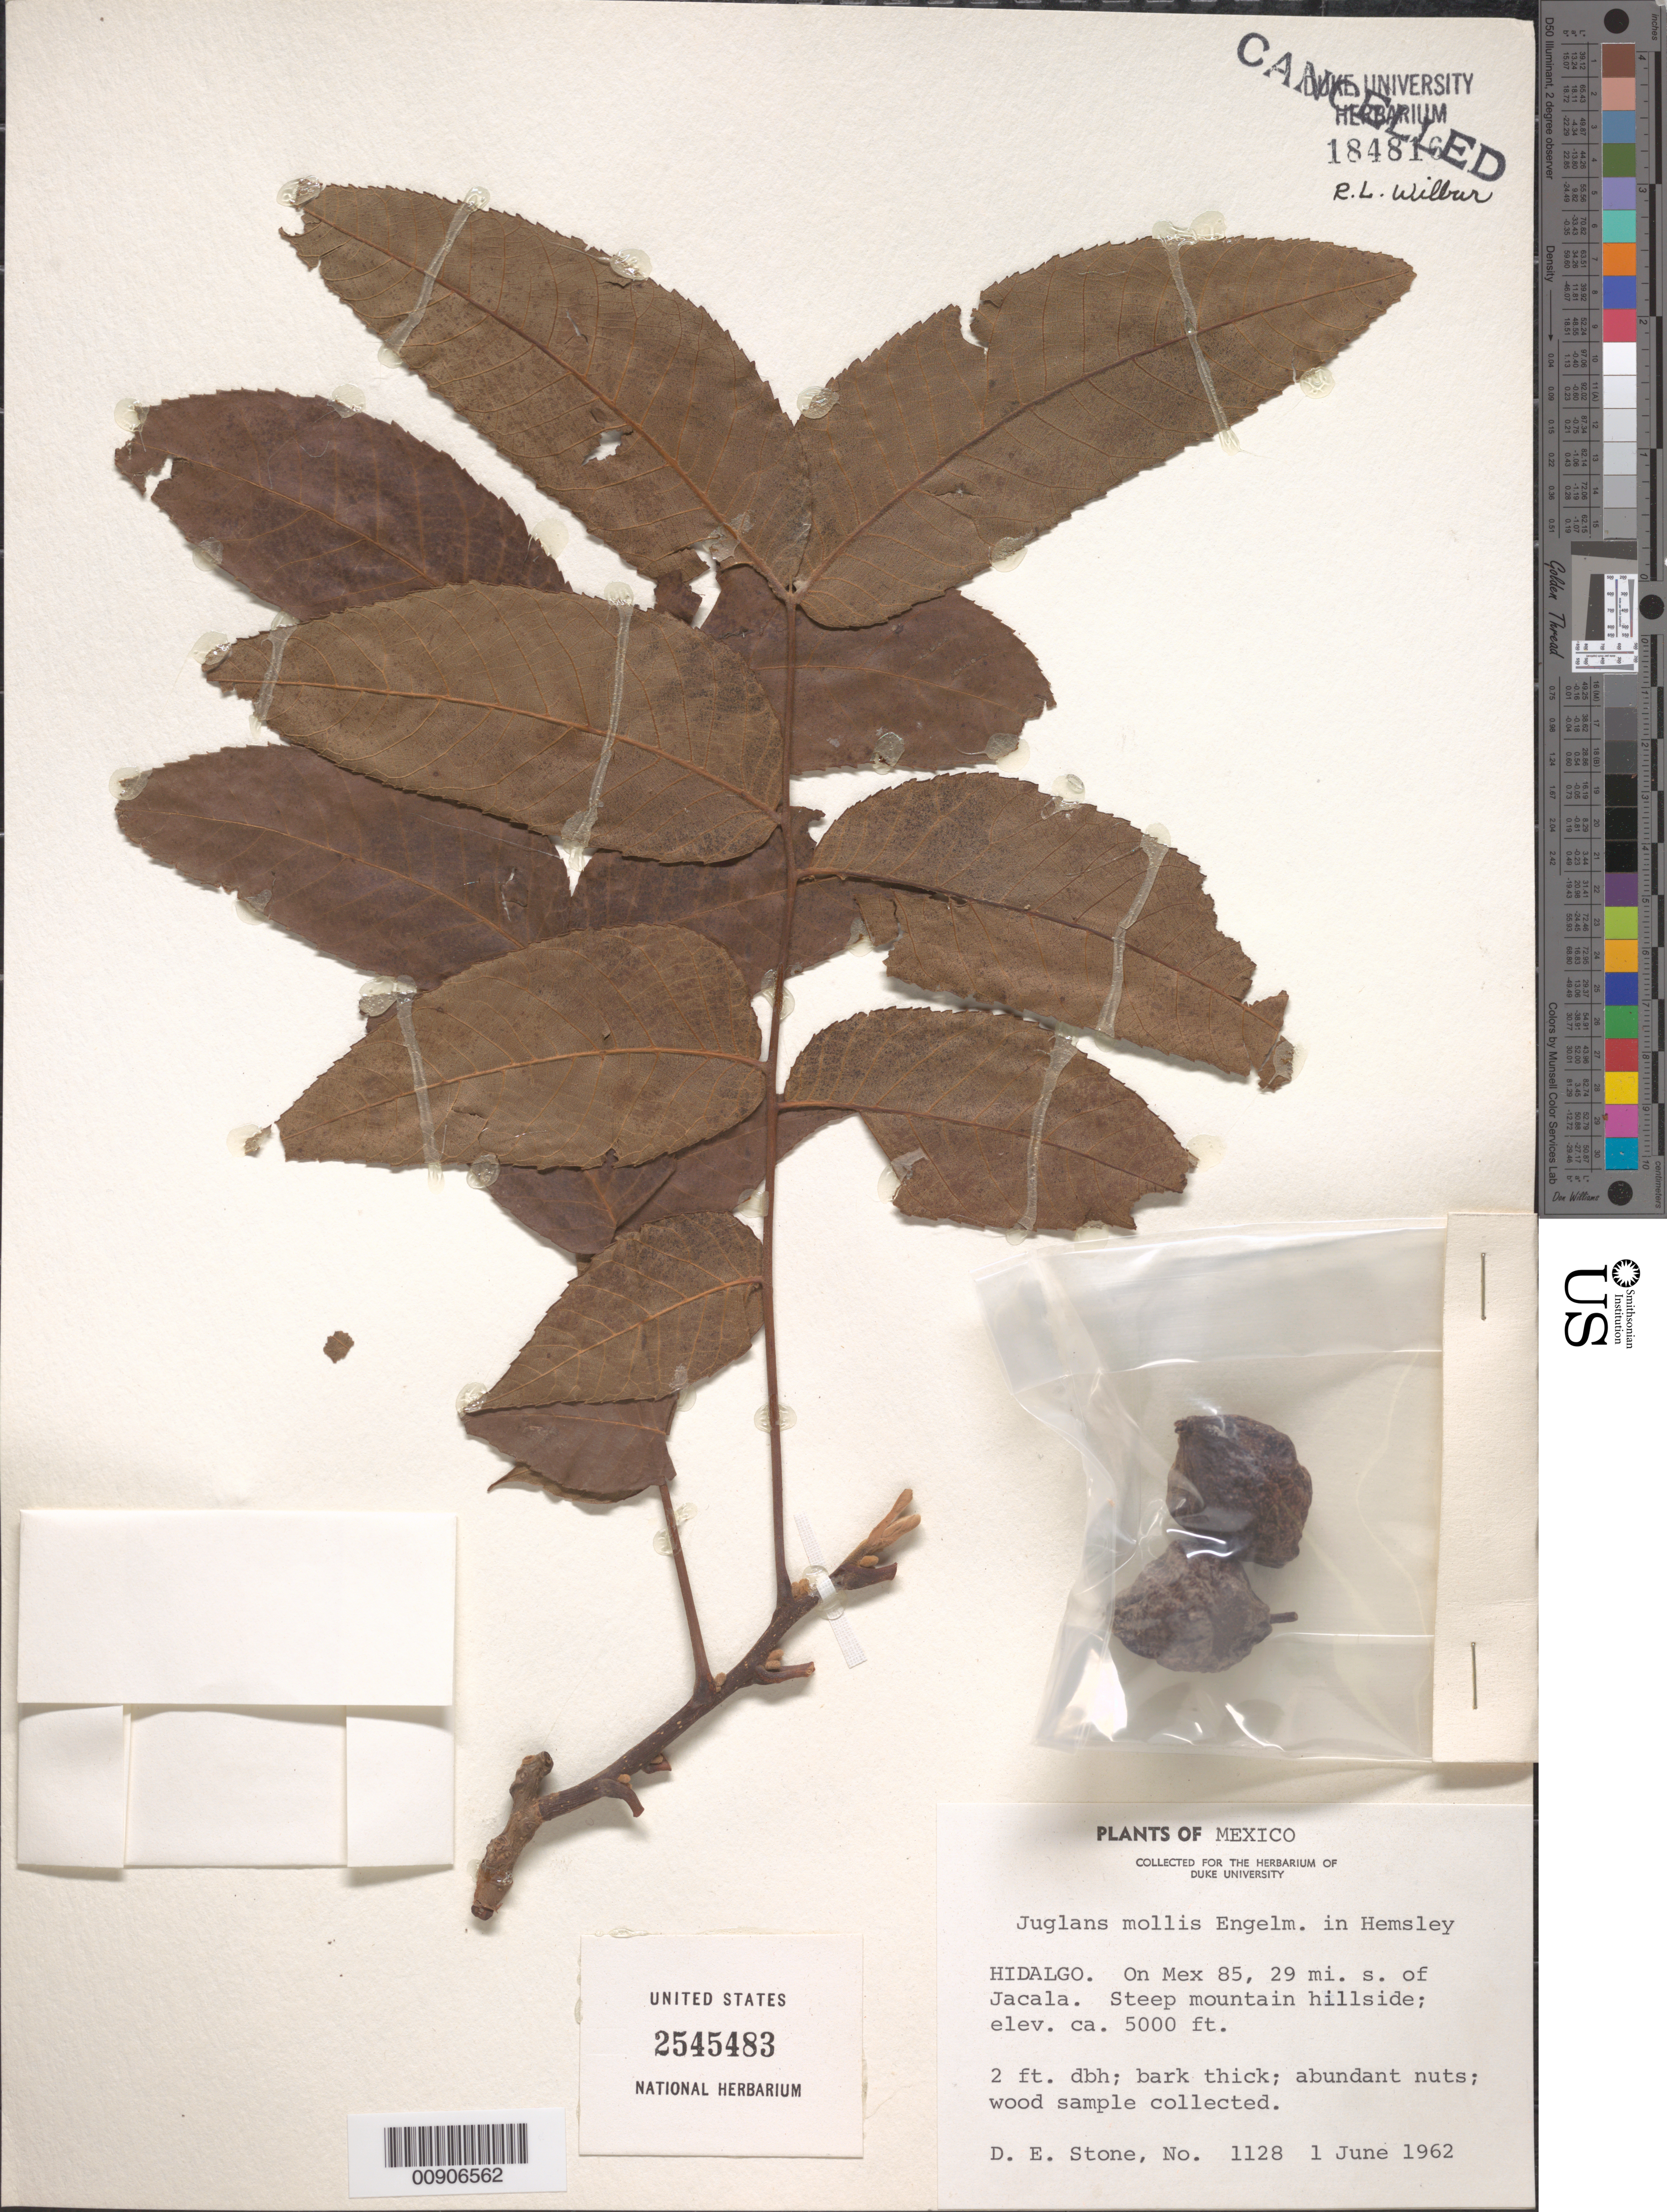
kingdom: Plantae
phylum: Tracheophyta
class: Magnoliopsida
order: Fagales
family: Juglandaceae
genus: Juglans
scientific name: Juglans mollis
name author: Engelm. ex Hemsl.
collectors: D. E. Stone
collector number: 1128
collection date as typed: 01 Jun 1962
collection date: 1962-06-01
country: Mexico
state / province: Hidalgo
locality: Hidalgo. On Mex. 85, 29 mi. S of Jacala.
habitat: Steep mountain hillside.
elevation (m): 1524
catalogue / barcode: US 2545483